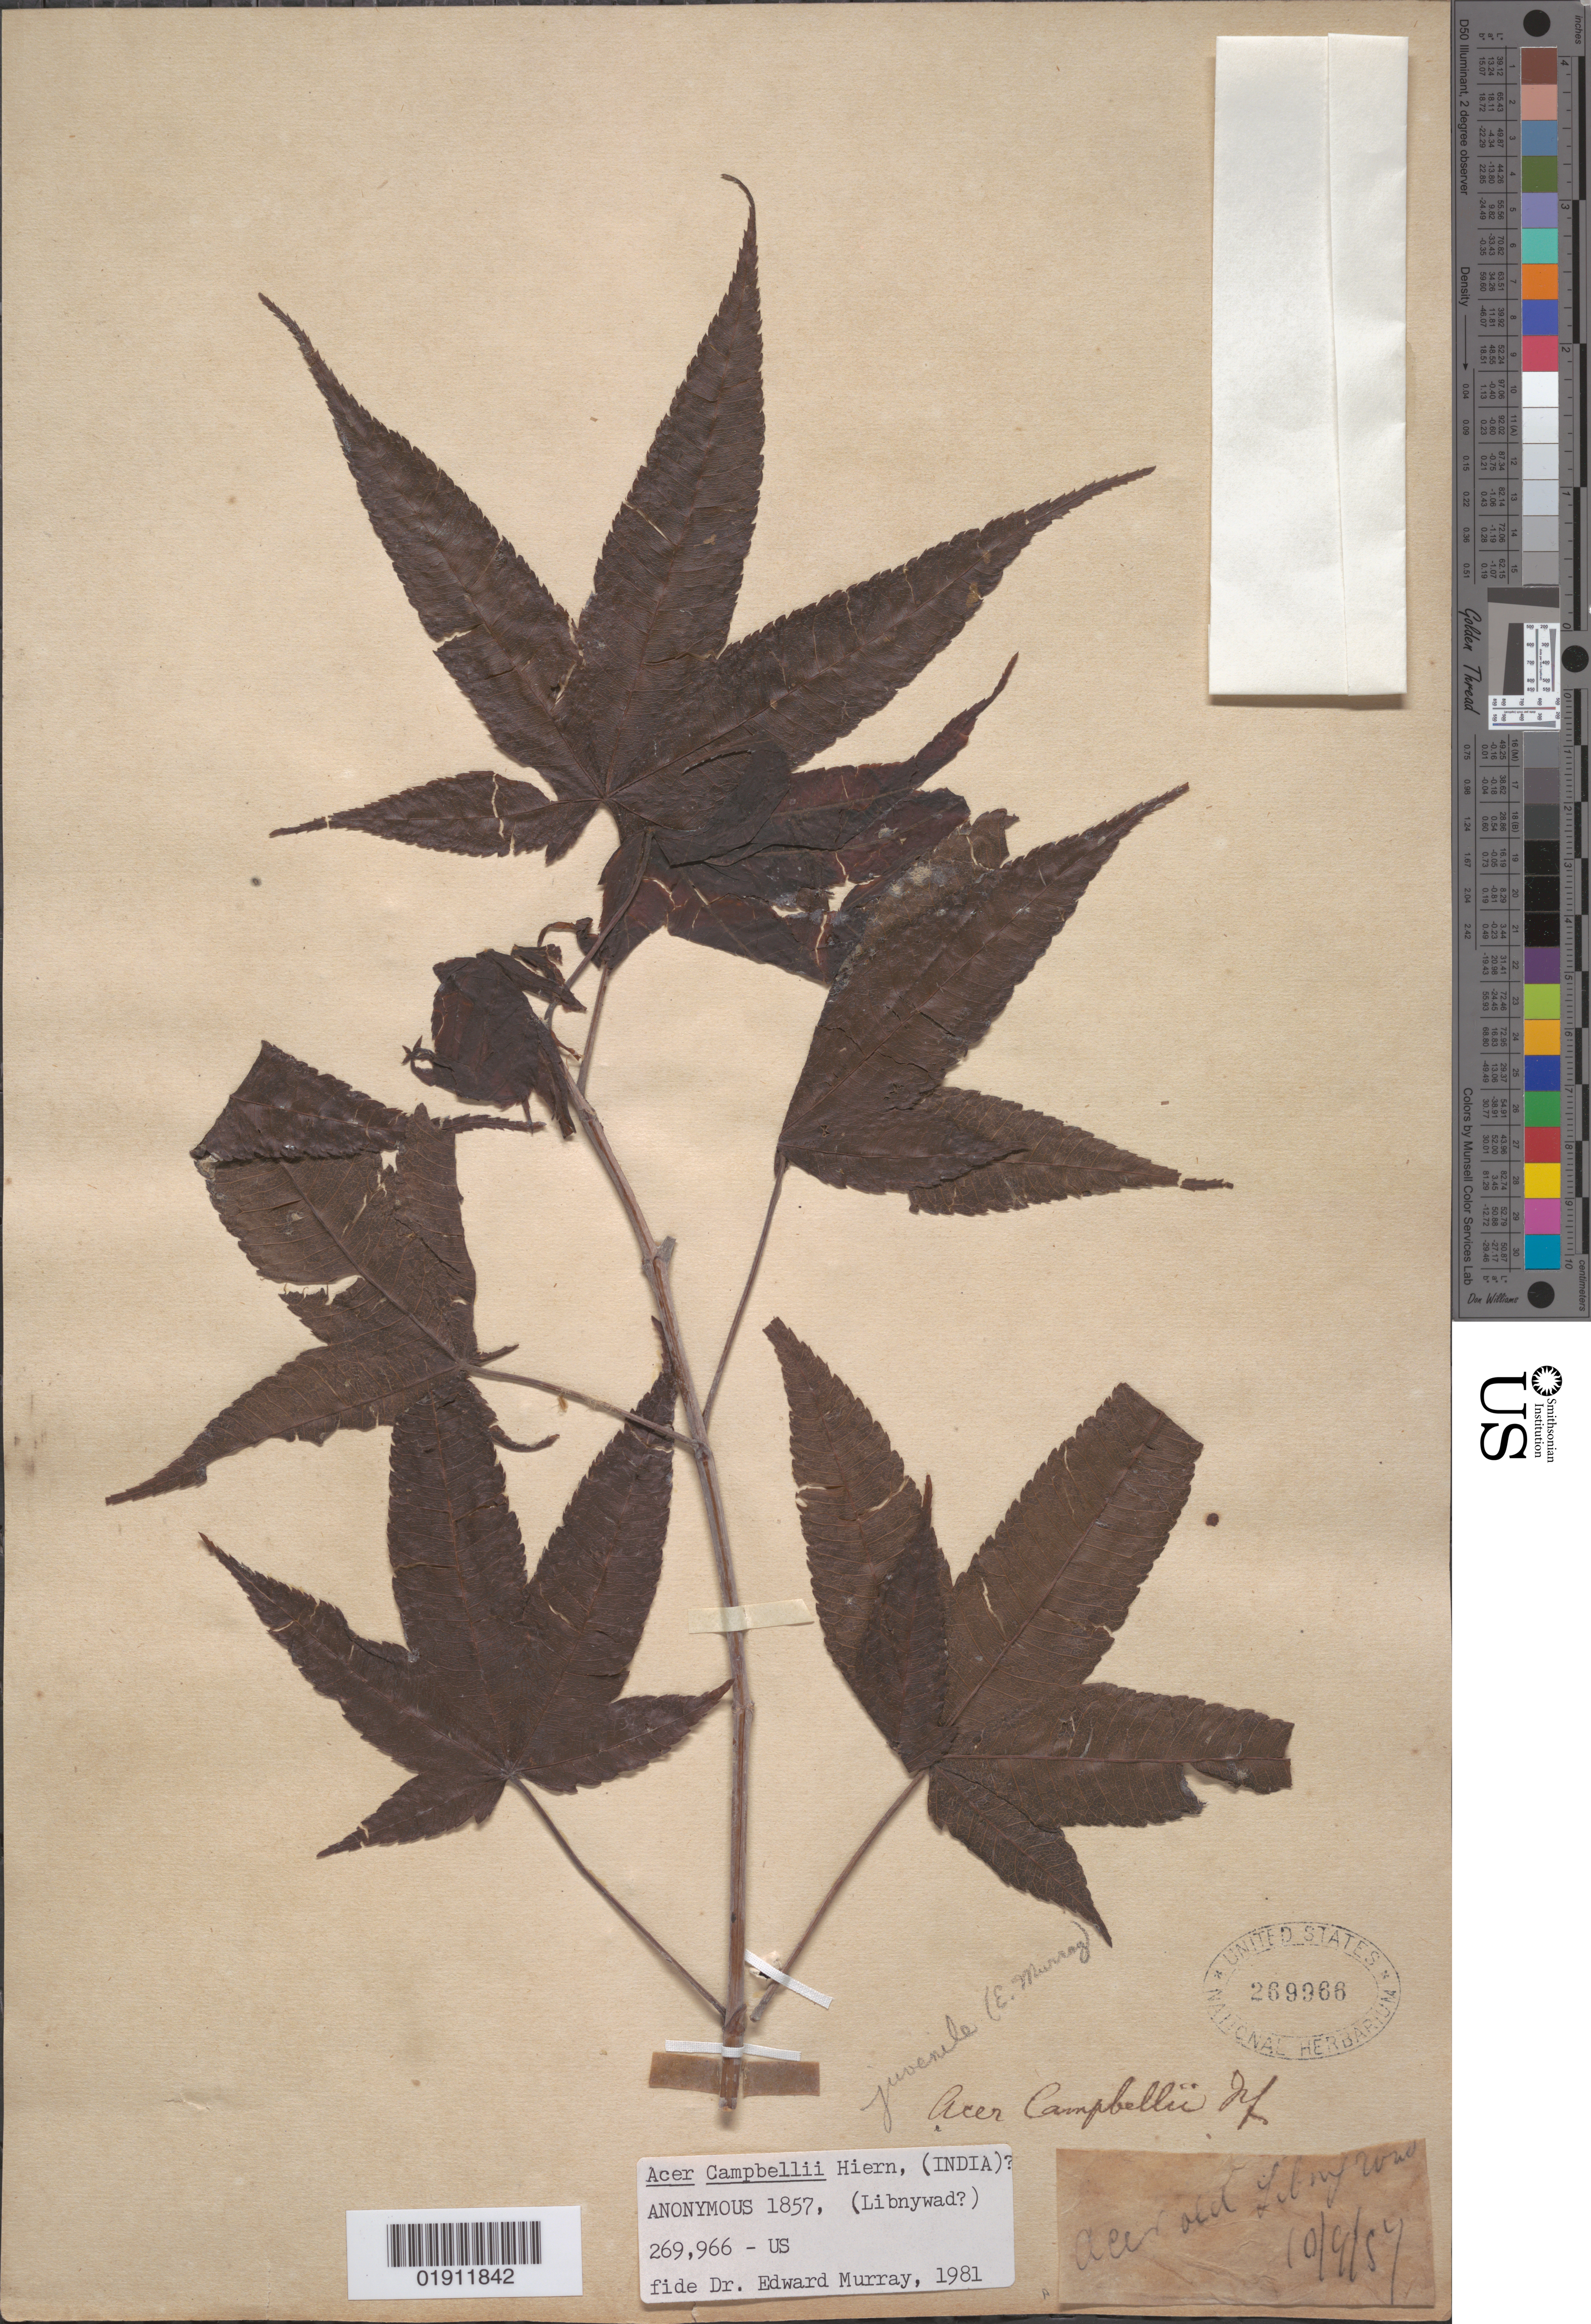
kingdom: Plantae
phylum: Tracheophyta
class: Magnoliopsida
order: Sapindales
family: Sapindaceae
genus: Acer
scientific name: Acer campbellii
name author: Hook. f. & Thomson ex Hiern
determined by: Murray, Edward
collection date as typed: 10/9/57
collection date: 1857-09-10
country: India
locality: Libny wan [? India ?]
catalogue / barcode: US 269966